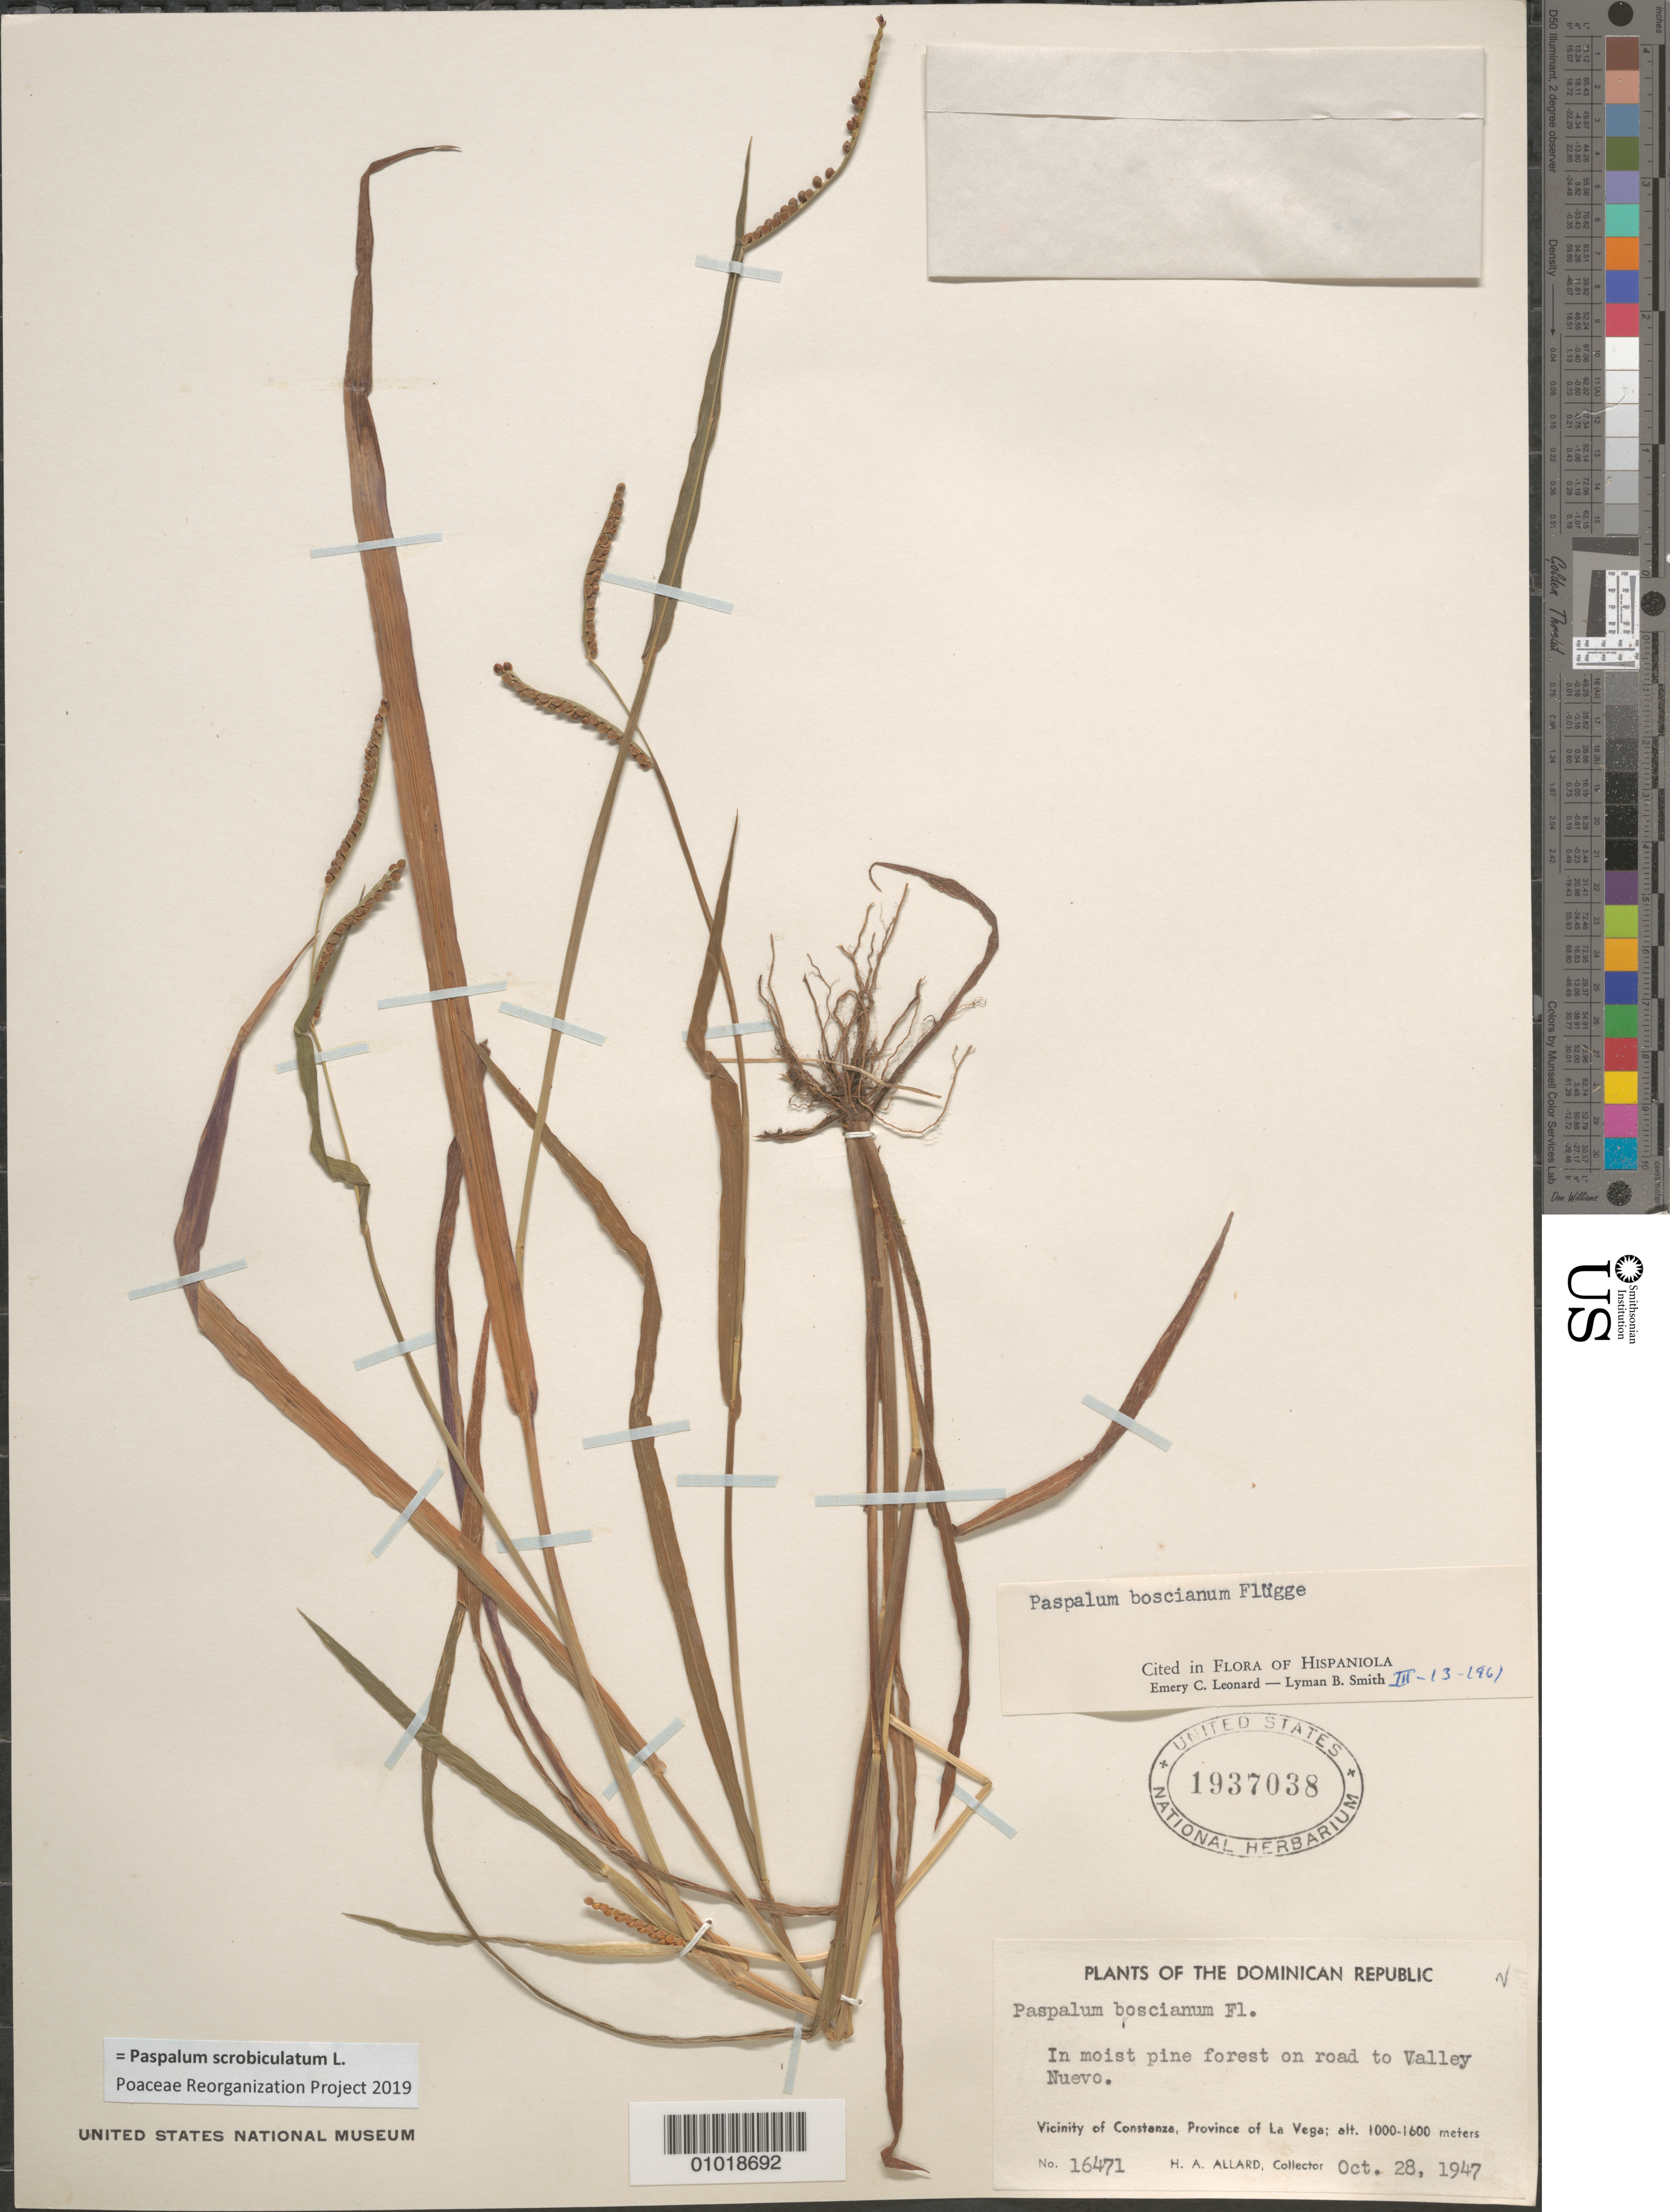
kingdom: Plantae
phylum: Tracheophyta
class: Liliopsida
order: Poales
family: Poaceae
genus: Paspalum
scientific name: Paspalum boscianum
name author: Flüggé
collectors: H. A. Allard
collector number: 16471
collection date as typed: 28 Oct 1947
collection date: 1947-10-28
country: Dominican Republic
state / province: La Vega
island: Hispaniola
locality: Vic. of Constanza, Prov. of La Vega, In moist pine forest on road to Valley Nuev.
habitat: in moist pine forest on road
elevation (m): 1000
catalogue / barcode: US 1937038